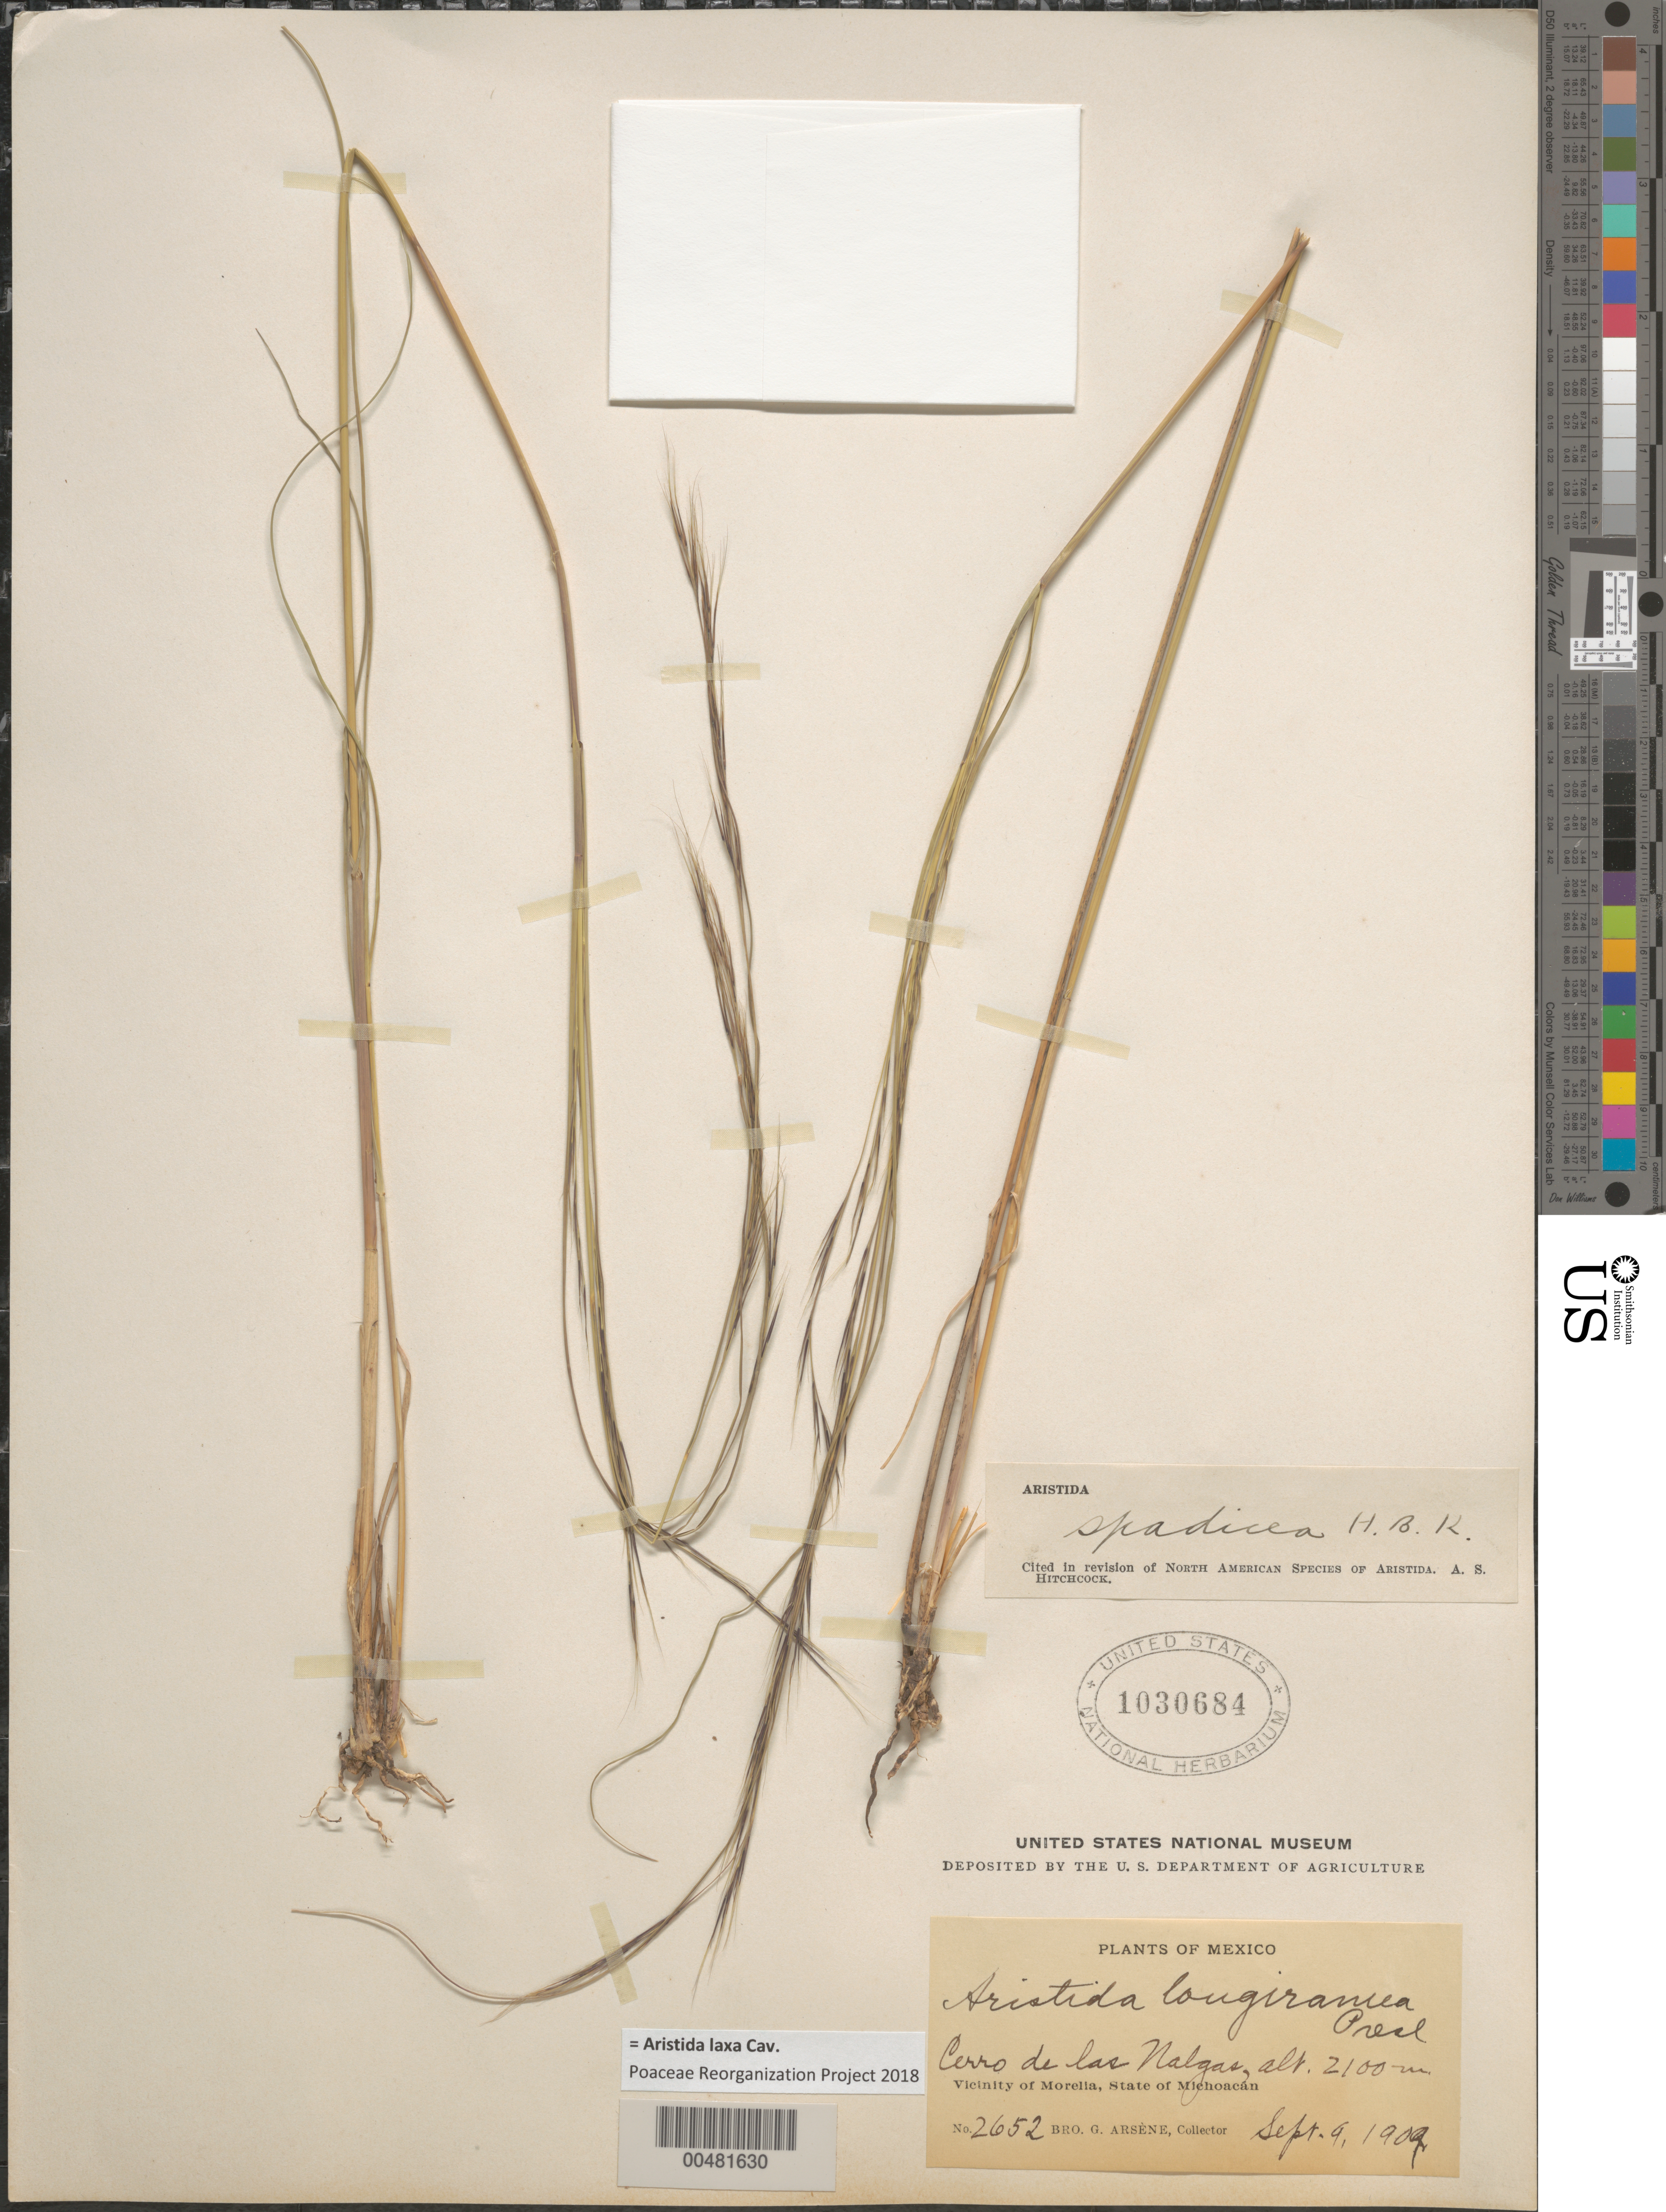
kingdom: Plantae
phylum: Tracheophyta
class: Liliopsida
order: Poales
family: Poaceae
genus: Aristida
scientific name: Aristida laxa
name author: Cav.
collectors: Bro. G. Arsène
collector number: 2652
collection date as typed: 9 Sep 1909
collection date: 1909-09-09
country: Mexico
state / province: Michoacán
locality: Cerro de las Nalgas, vicinity of Morelia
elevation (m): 2100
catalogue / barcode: US 1030684